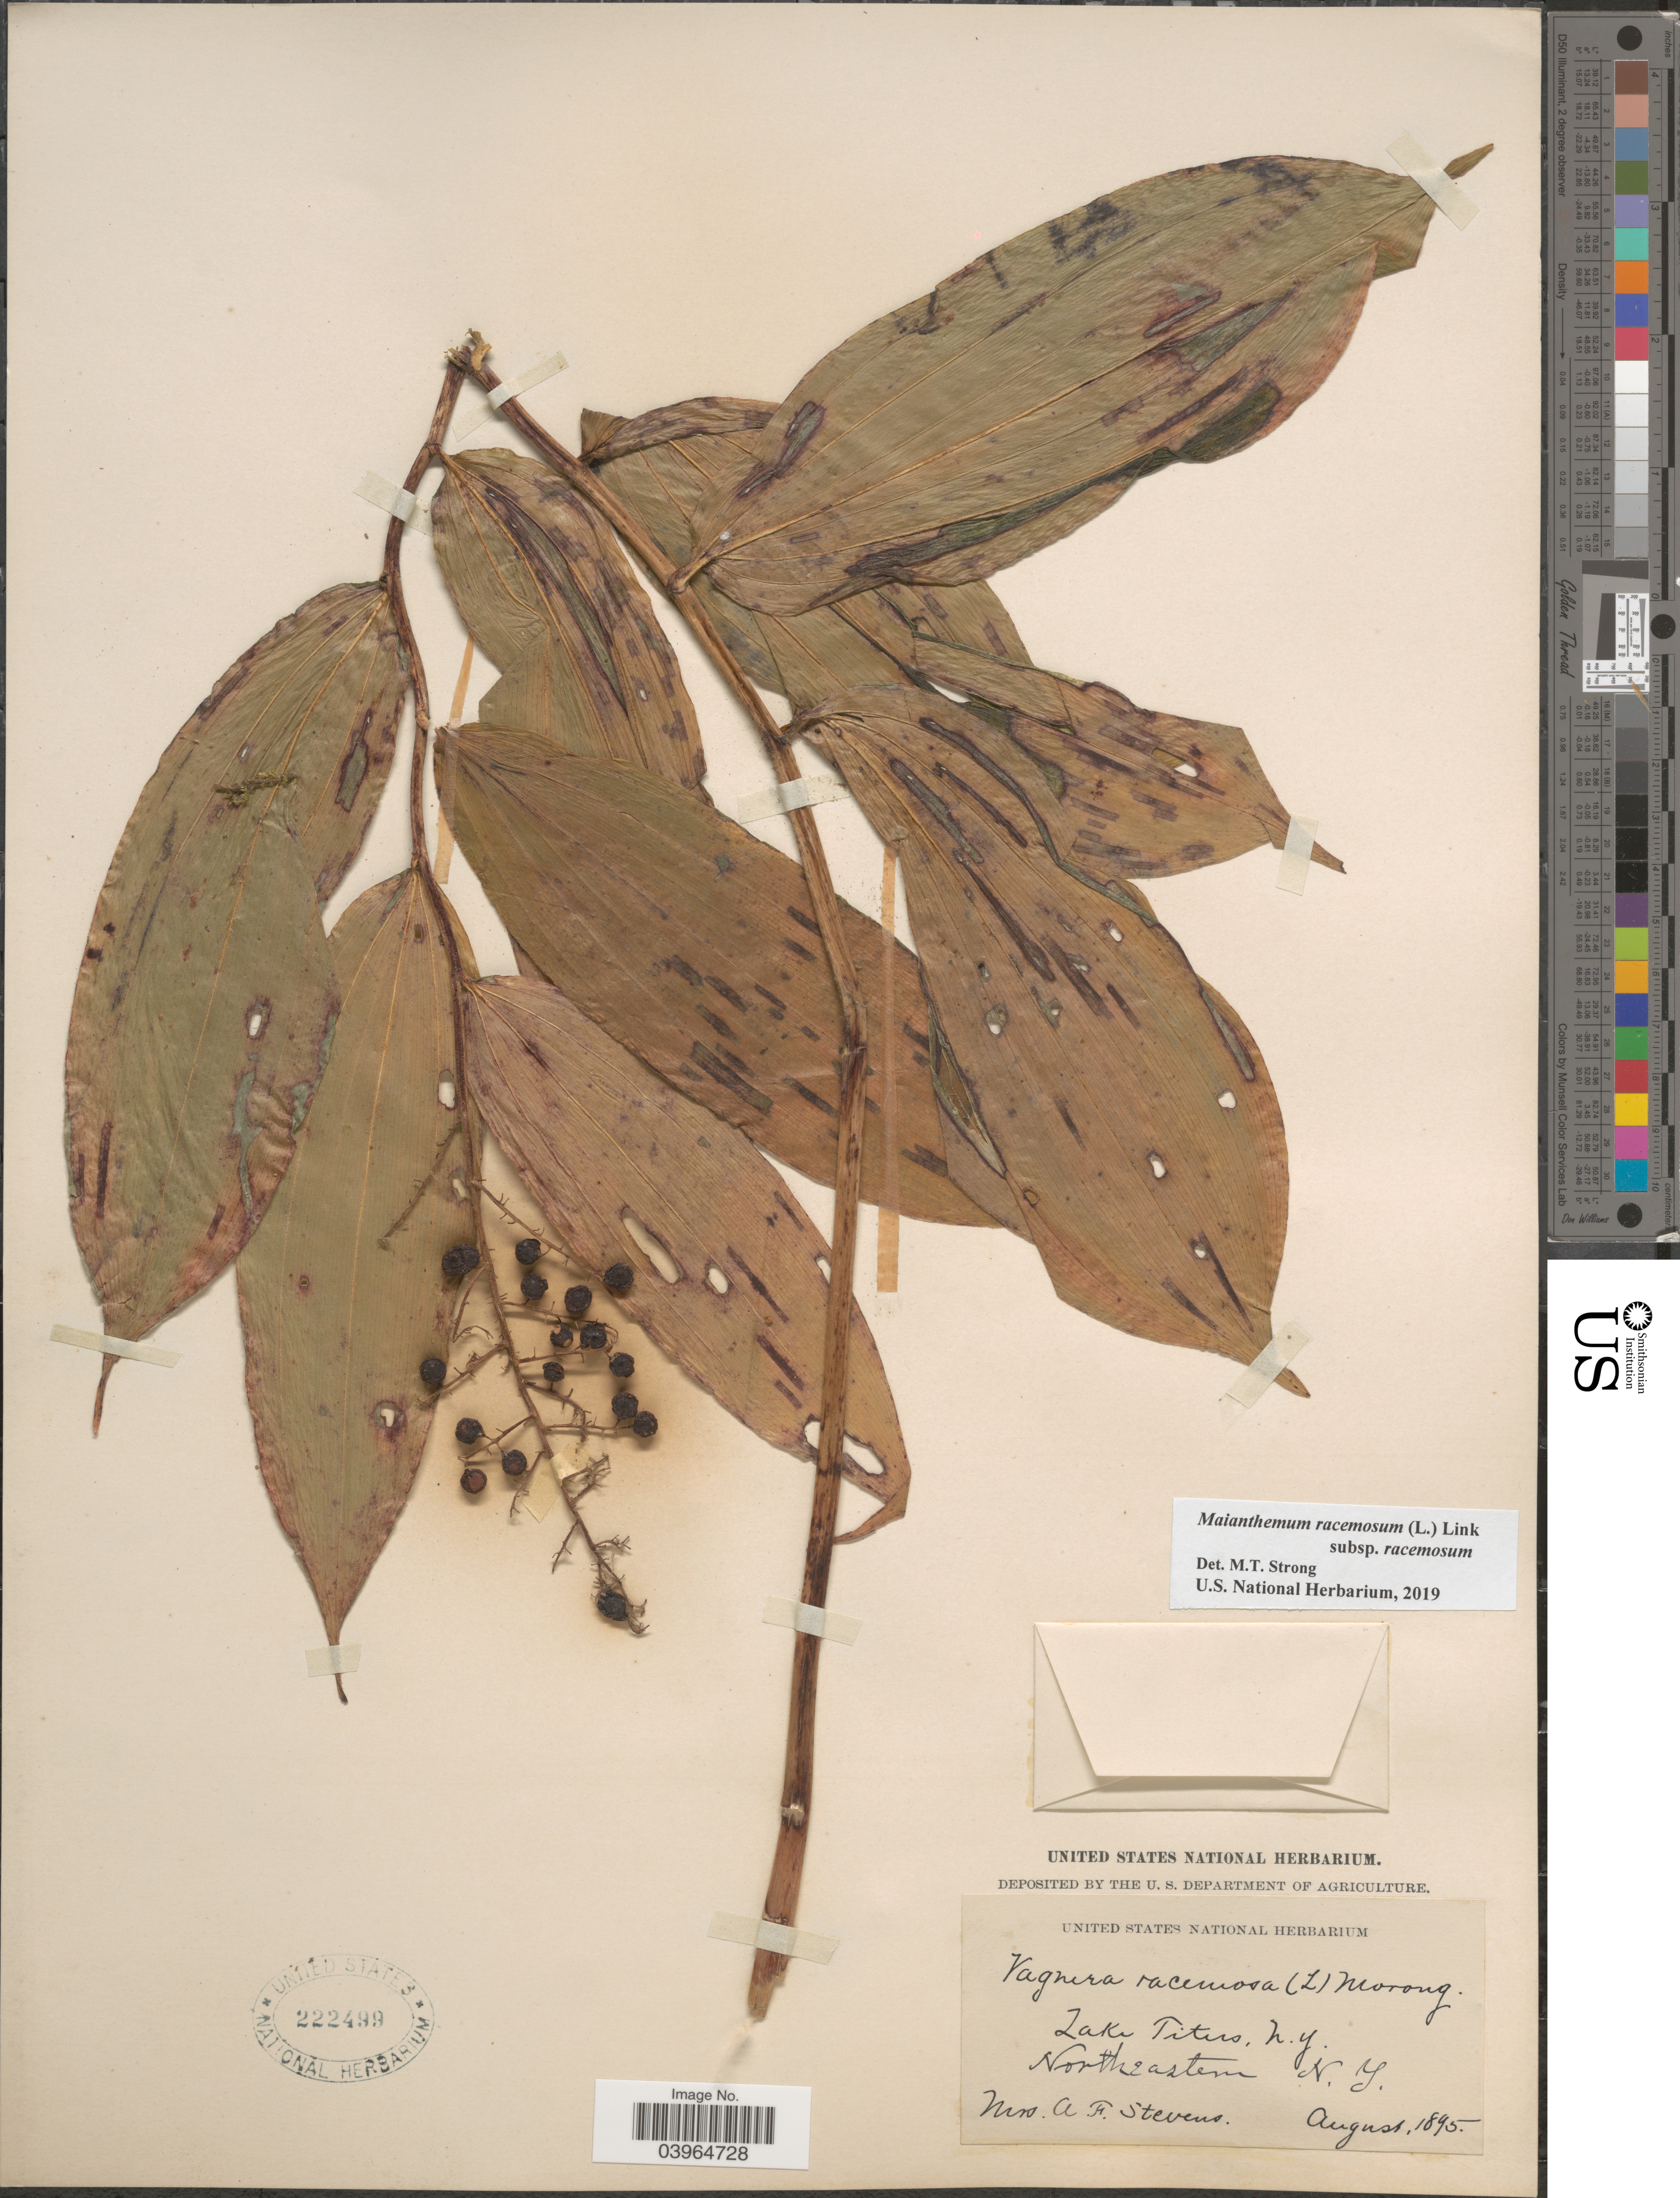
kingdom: Plantae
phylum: Tracheophyta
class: Liliopsida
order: Asparagales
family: Asparagaceae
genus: Maianthemum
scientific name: Maianthemum racemosum subsp. racemosum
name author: (L.) Link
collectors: A. Stevens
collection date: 1895-08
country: United States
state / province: New York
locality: Lake Titus, N.Y. Northeastern N.Y.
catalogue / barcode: US 222499